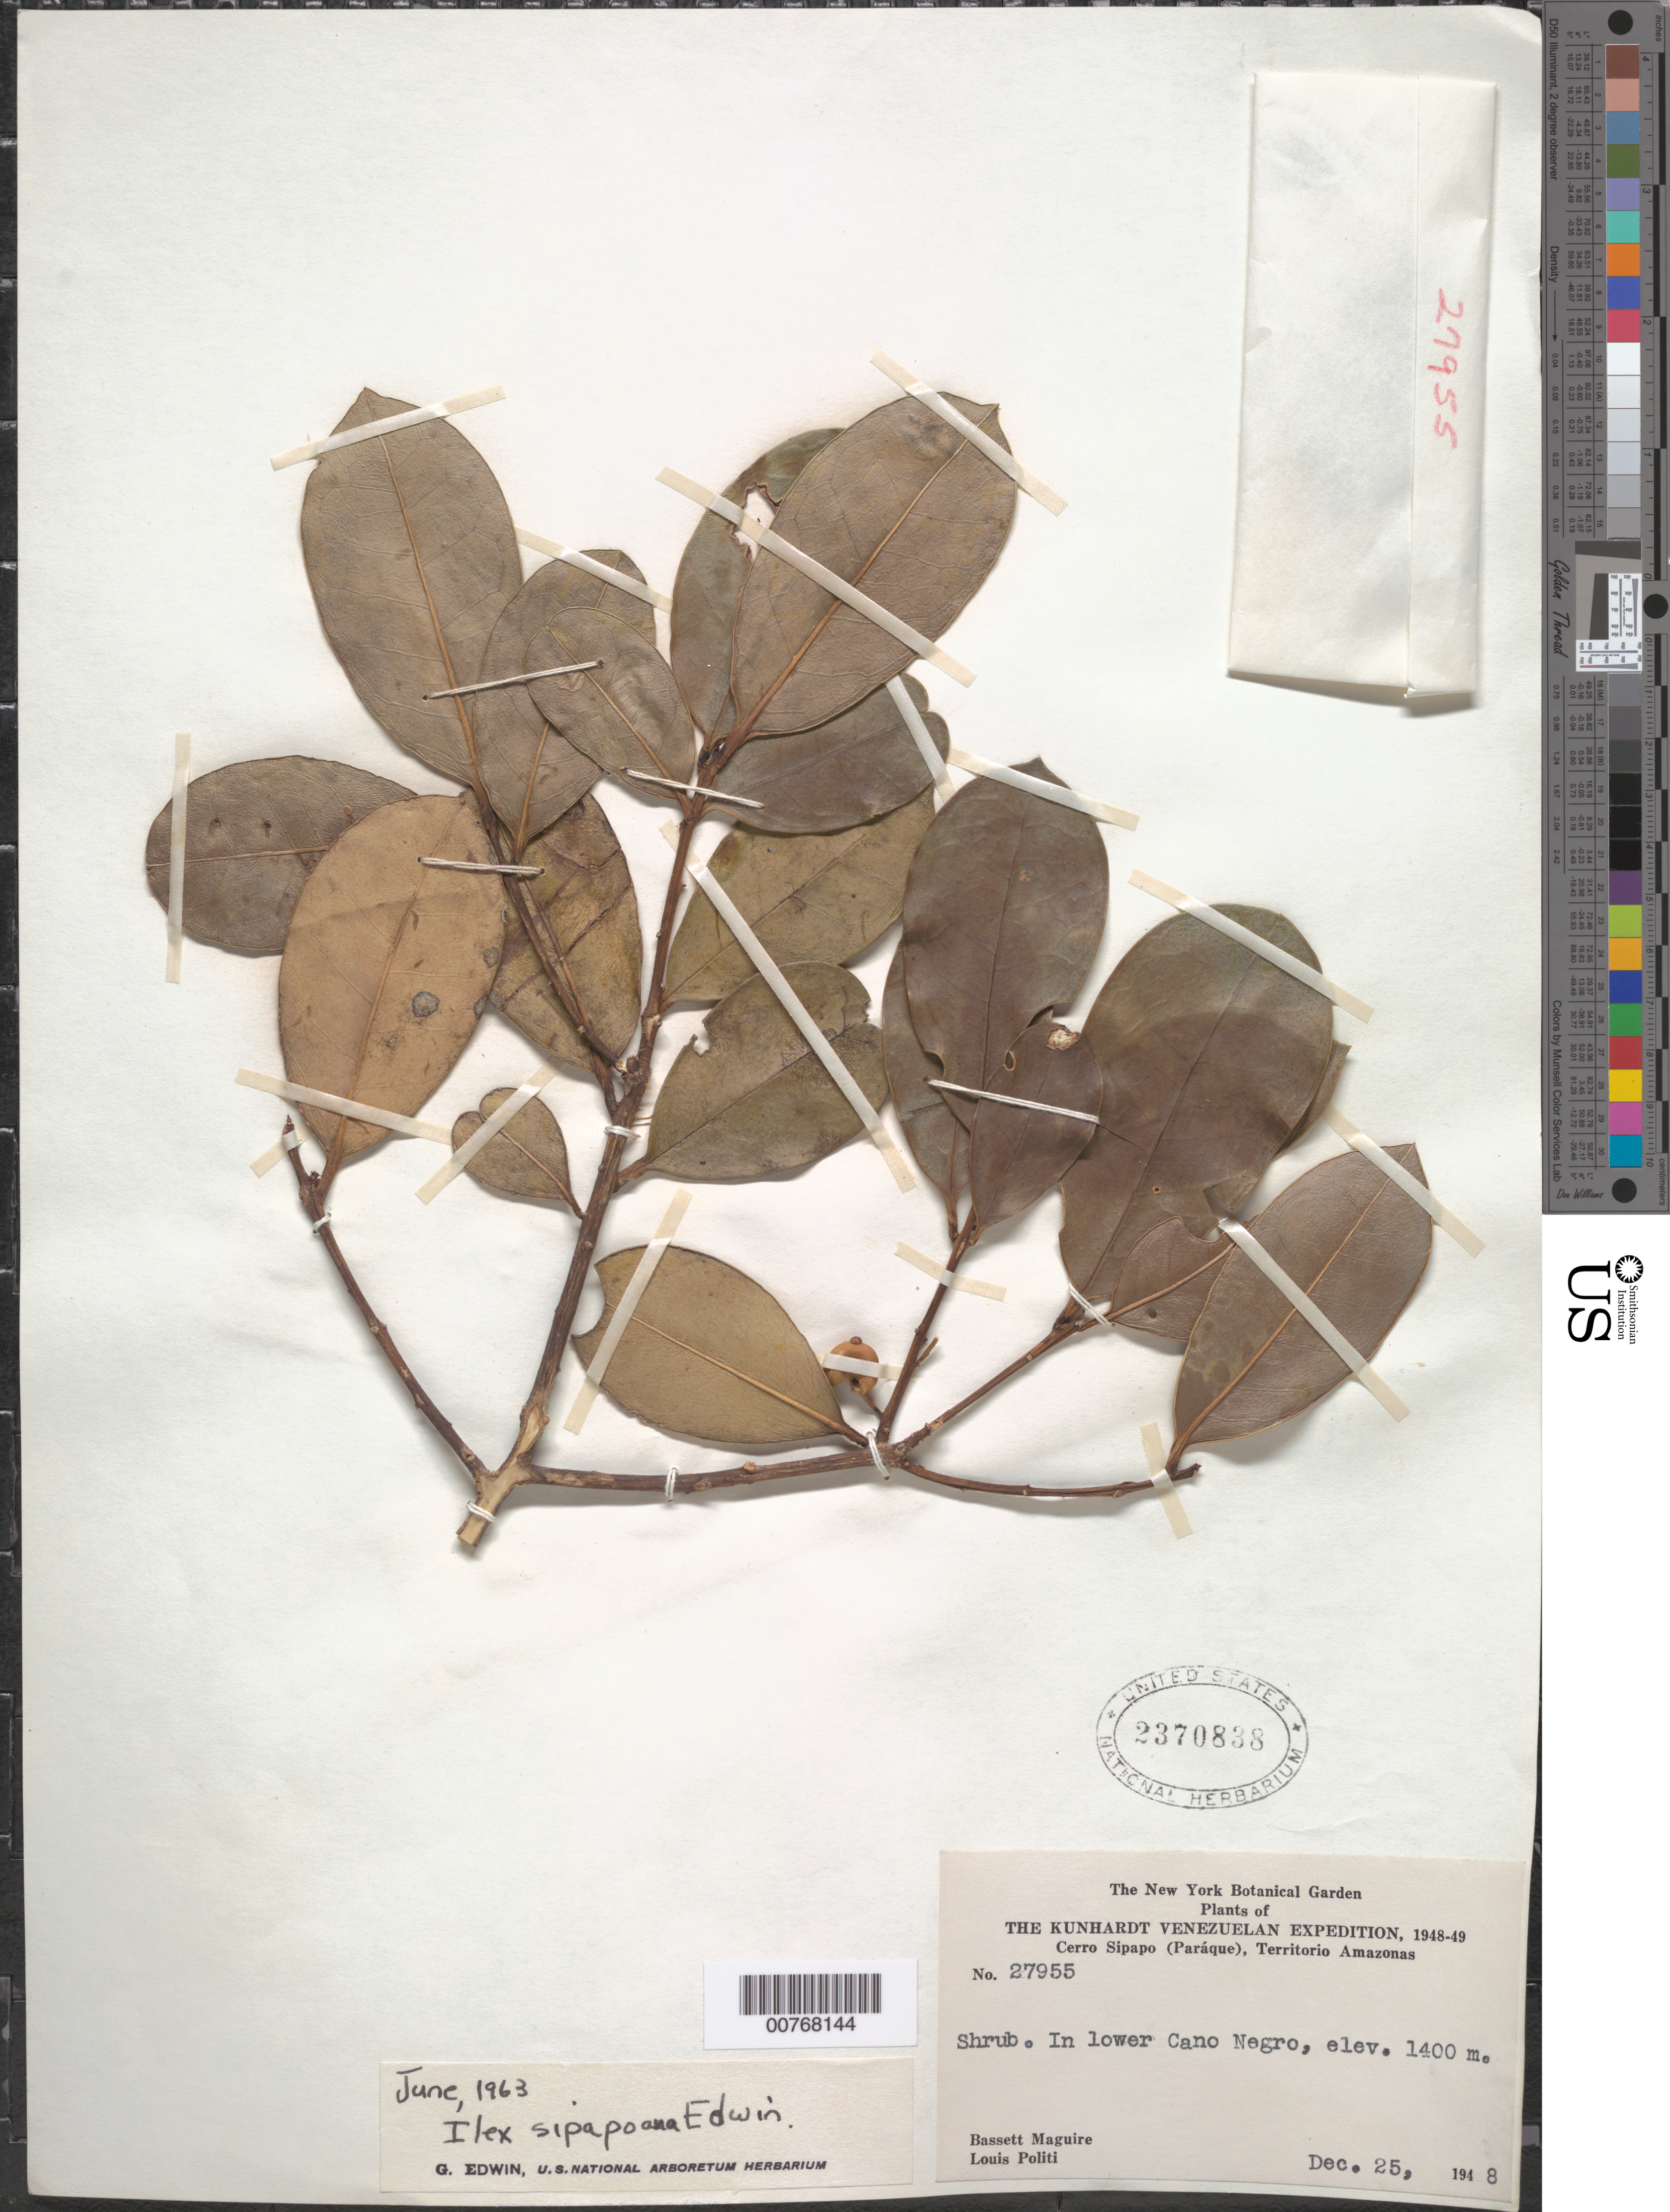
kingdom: Plantae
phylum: Tracheophyta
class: Magnoliopsida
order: Aquifoliales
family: Aquifoliaceae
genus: Ilex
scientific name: Ilex sipapoana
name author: Edwin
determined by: Edwin, G.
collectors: B. Maguire & L. Politi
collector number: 27955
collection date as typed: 25-Dec-49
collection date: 1949-12-25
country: Venezuela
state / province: Amazonas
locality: Cerro Sipapo (Paráque), Lower Caño Negro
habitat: Lower Caño Negro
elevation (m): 1400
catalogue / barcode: US 2370838